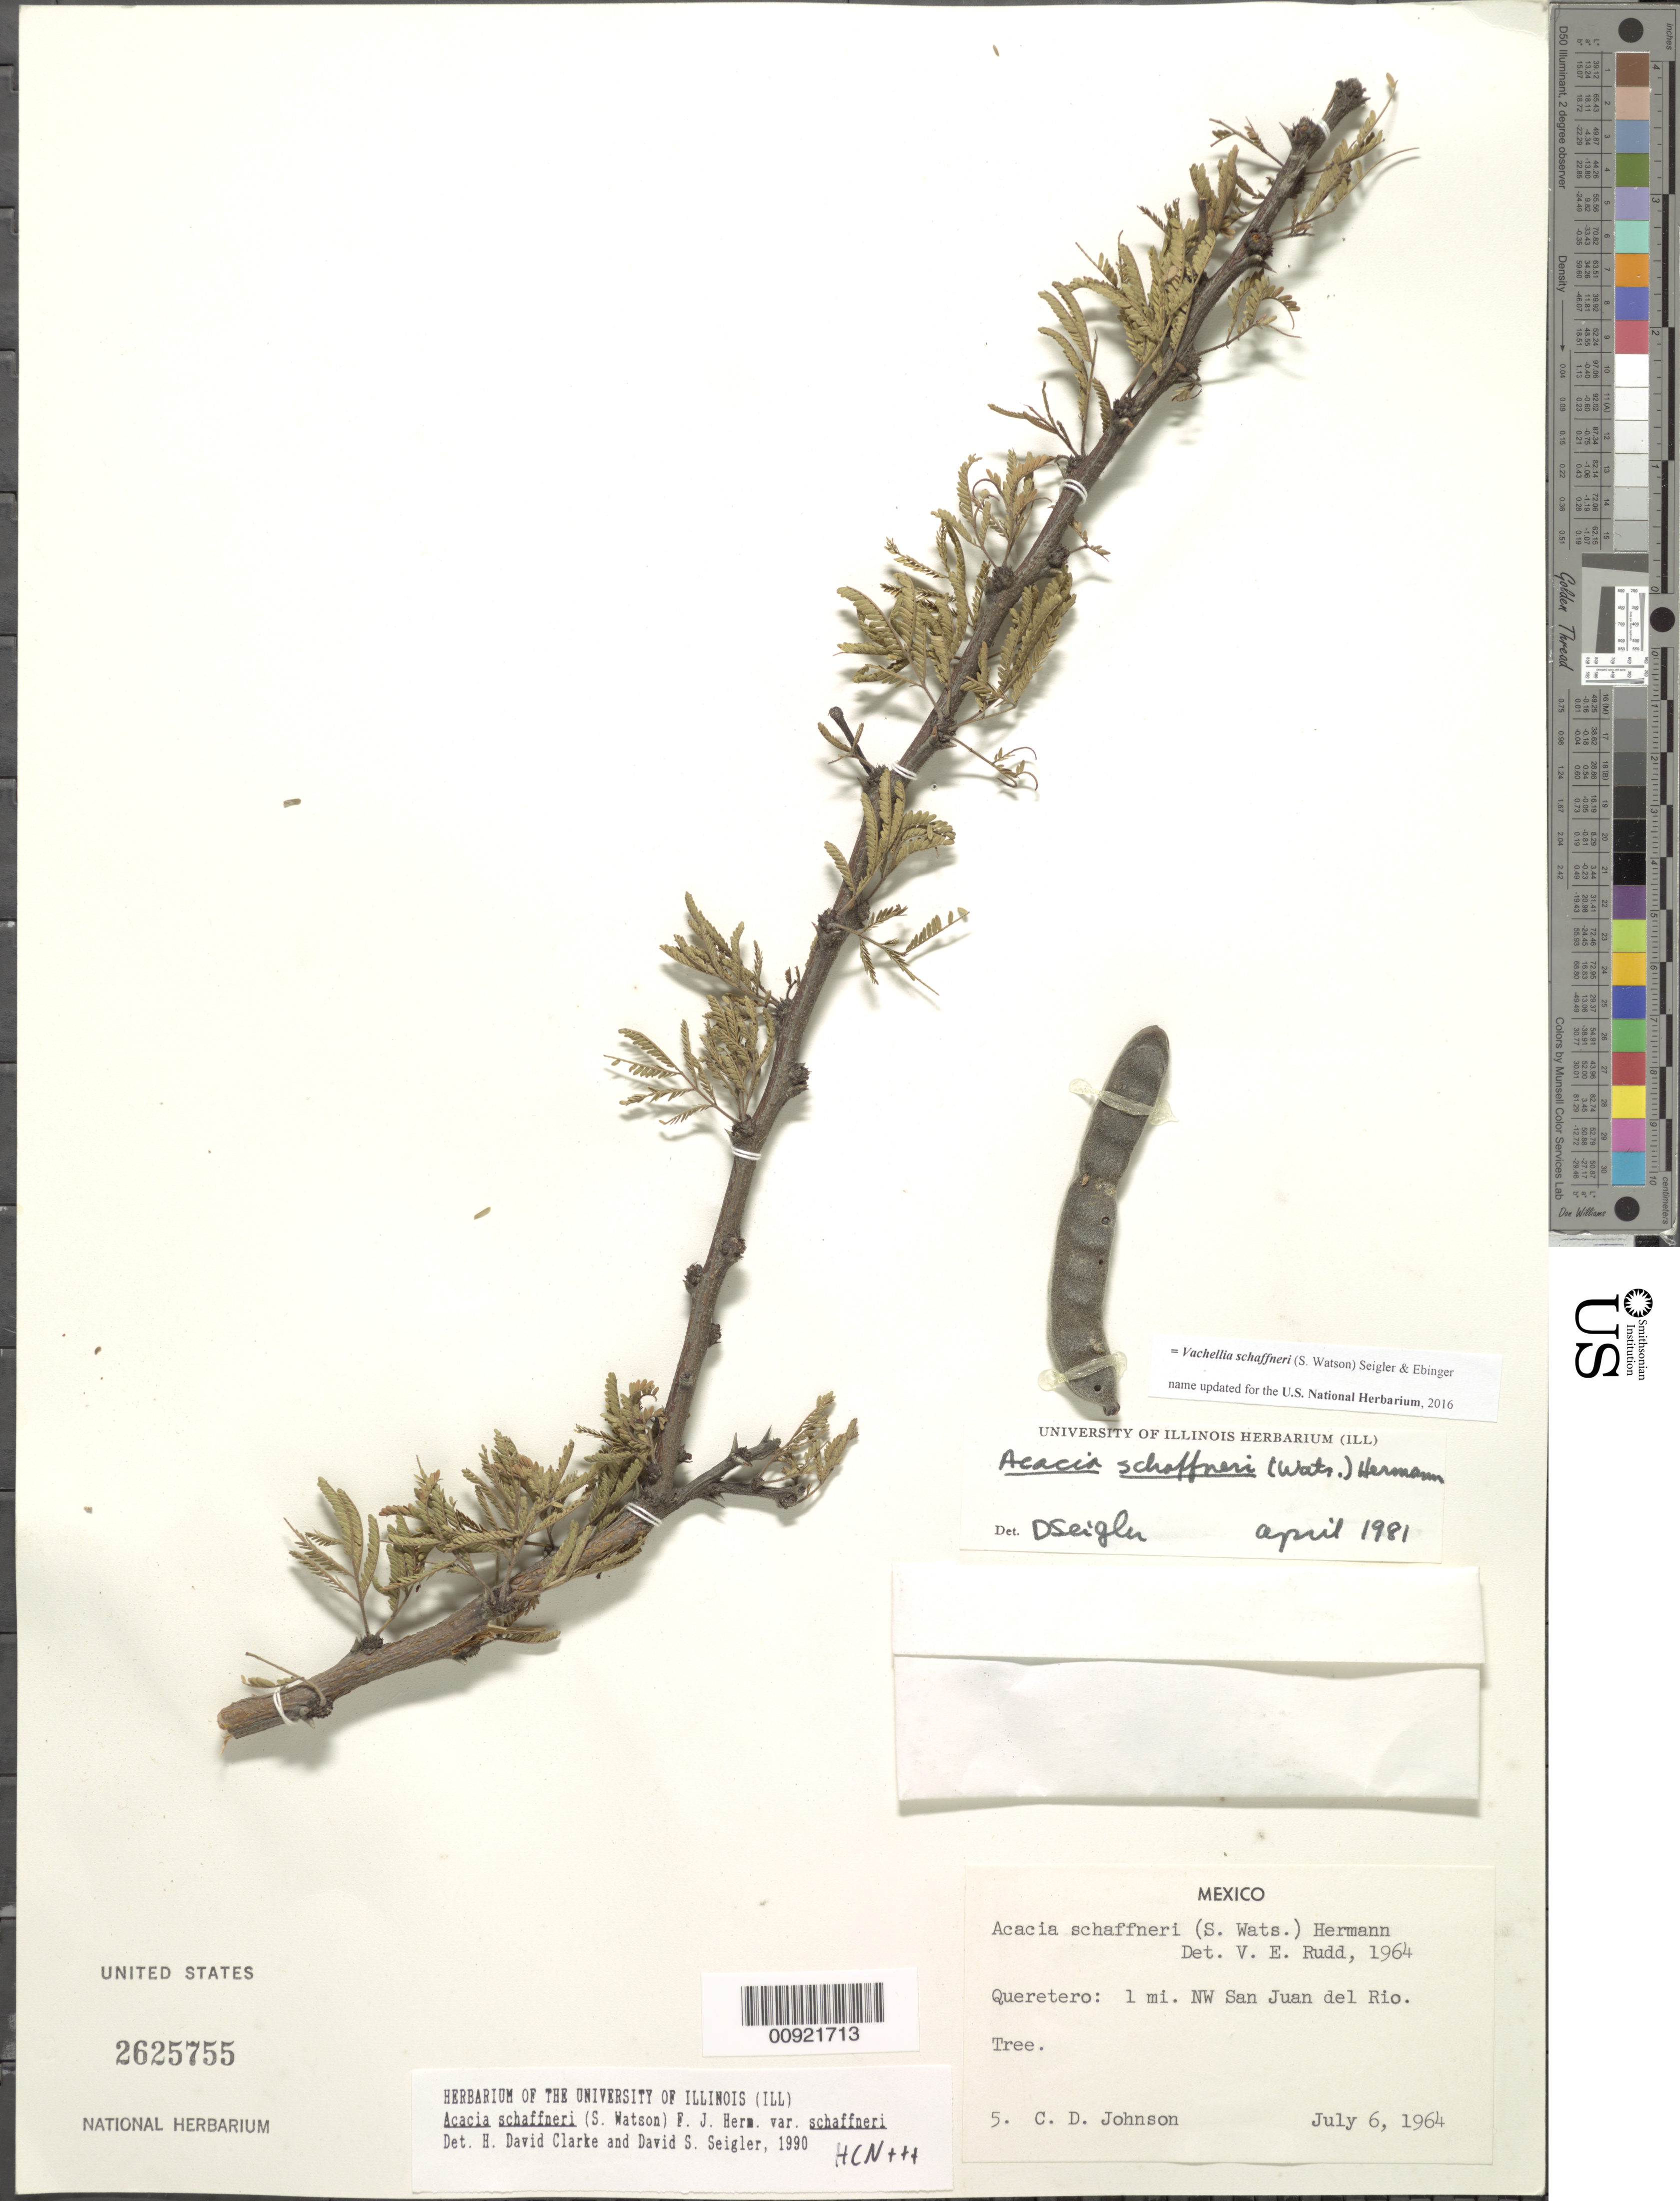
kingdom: Plantae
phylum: Tracheophyta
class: Magnoliopsida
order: Fabales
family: Fabaceae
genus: Vachellia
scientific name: Vachellia schaffneri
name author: (S. Watson) Seigler & Ebinger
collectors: C. D. Johnson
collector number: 5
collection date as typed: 06 Jul 1964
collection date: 1964-07-06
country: Mexico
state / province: Querétaro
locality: Querétaro: 1 mi. NW San Juan del Río.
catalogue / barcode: US 2625755